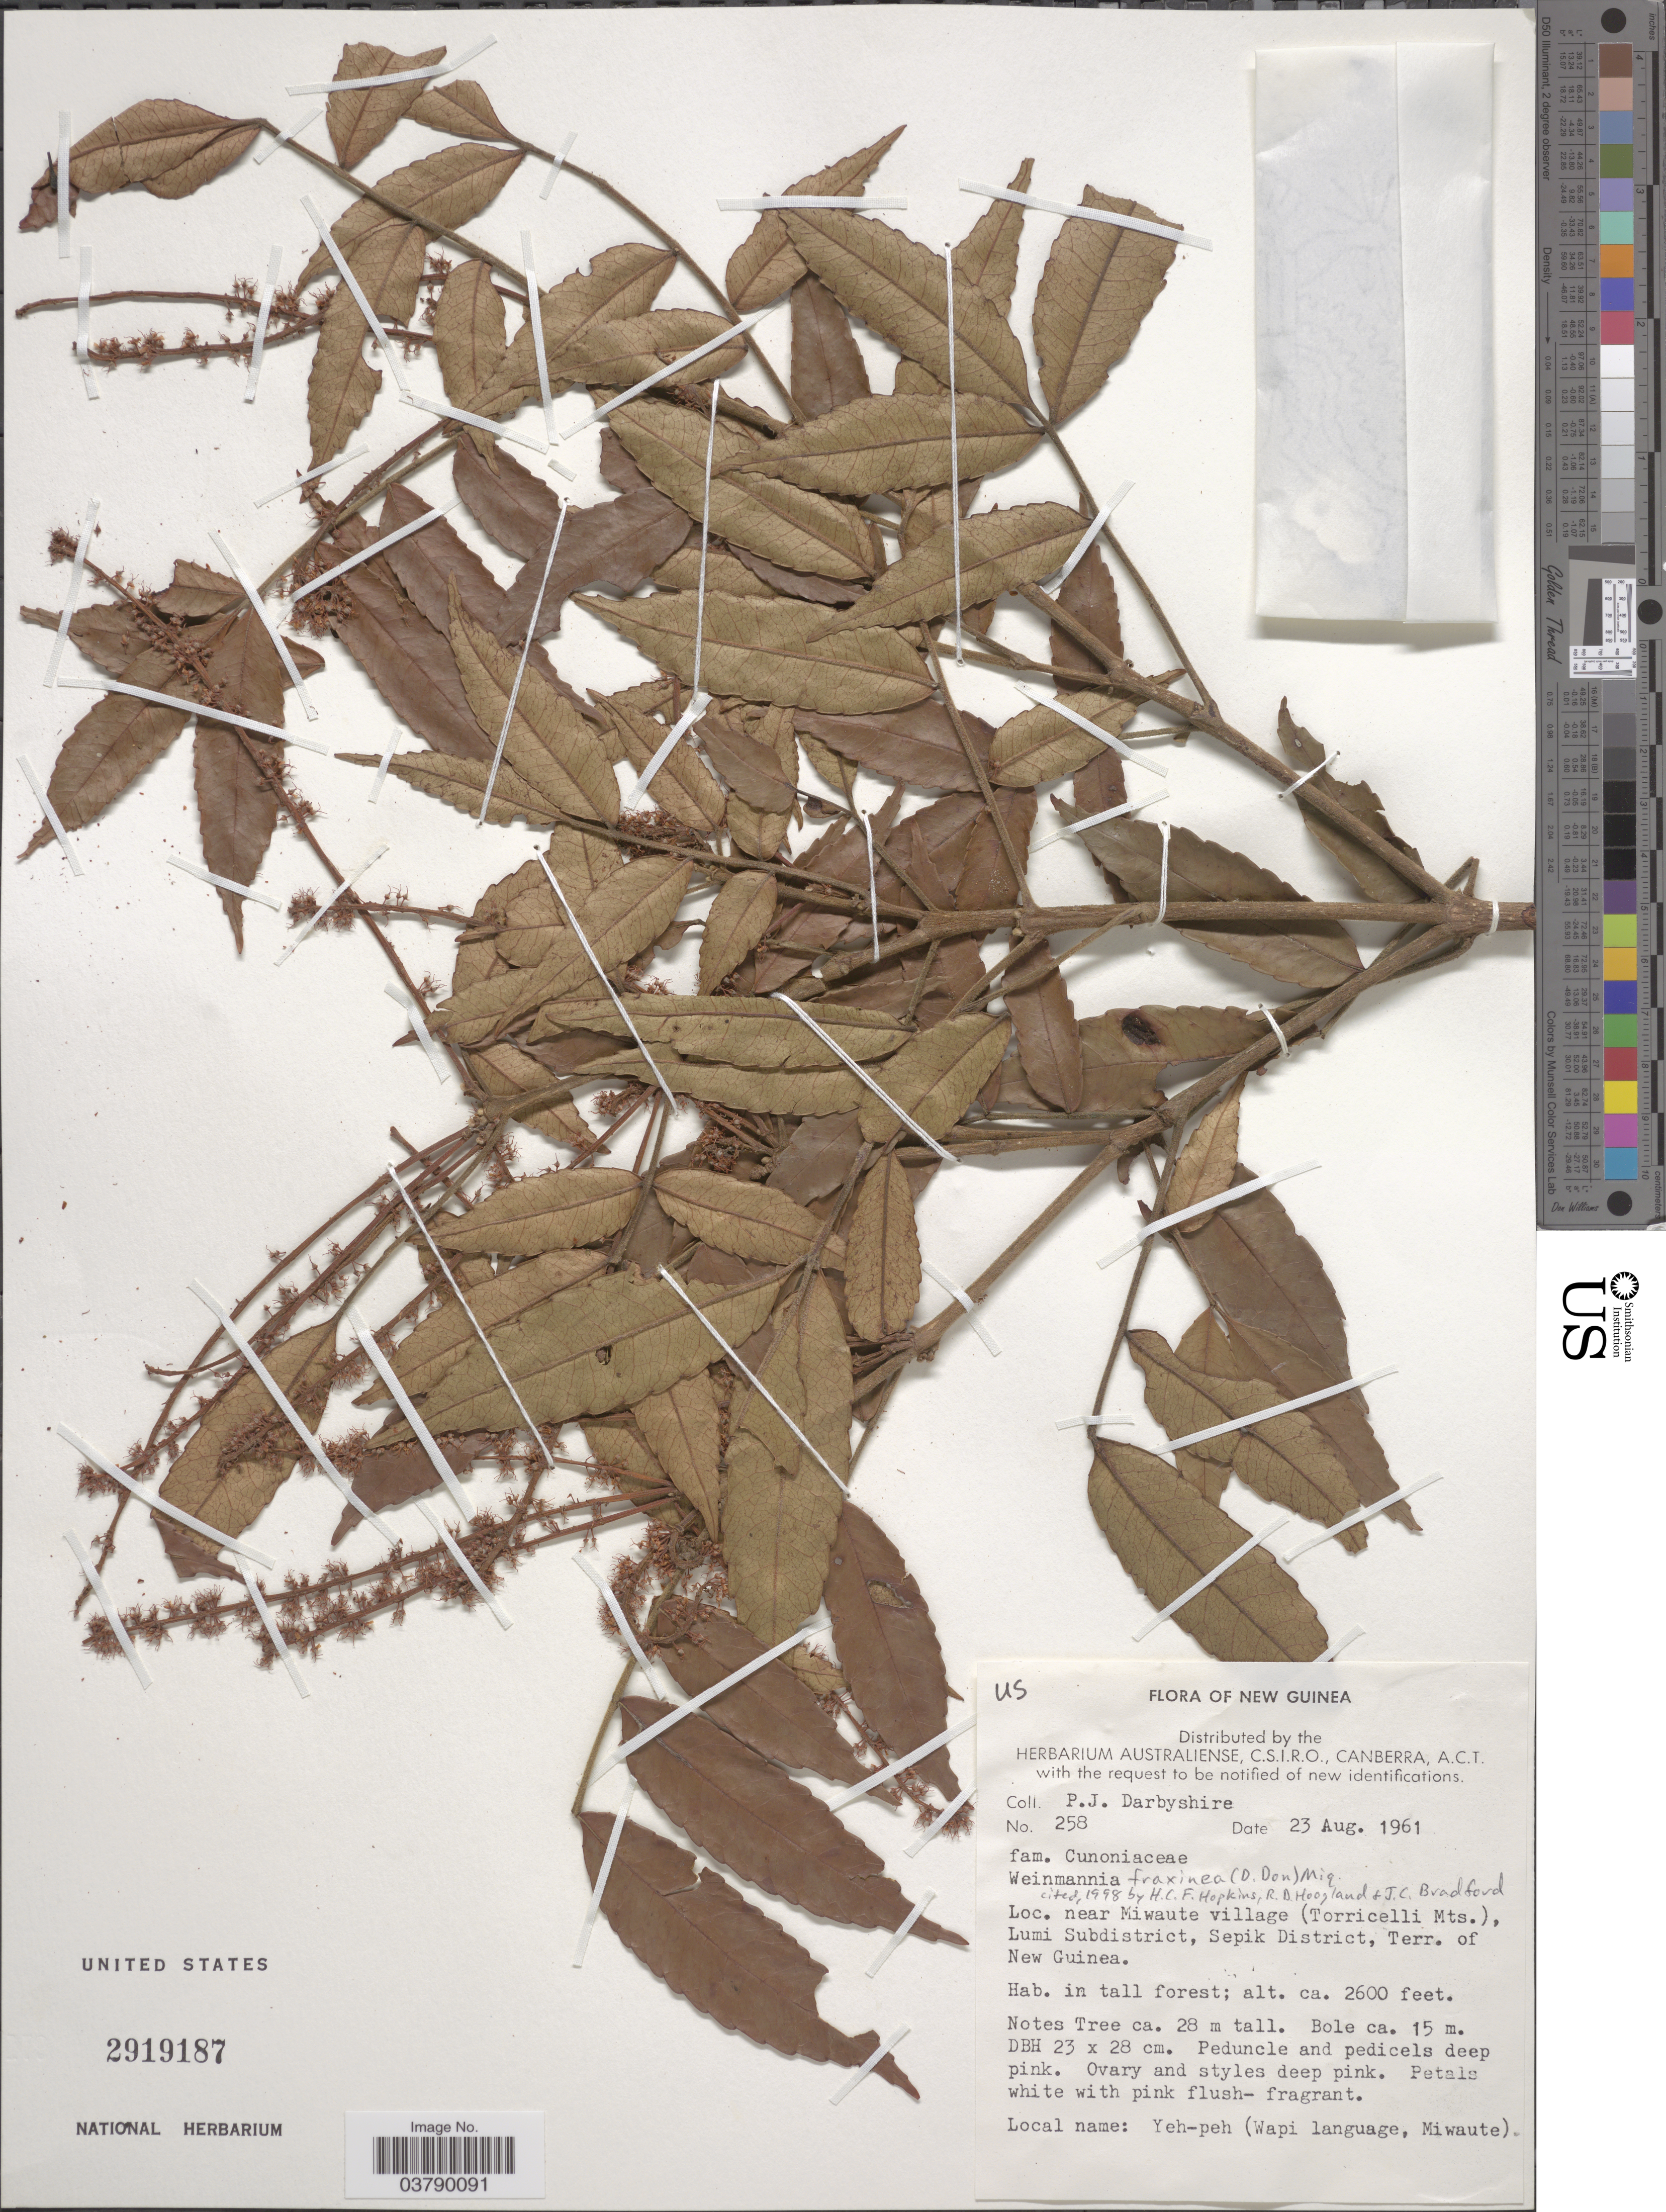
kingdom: Plantae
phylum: Tracheophyta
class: Magnoliopsida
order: Oxalidales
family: Cunoniaceae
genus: Pterophylla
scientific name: Pterophylla fraxinea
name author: D. Don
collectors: P. Darbyshire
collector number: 258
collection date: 1961-08-23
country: Papua New Guinea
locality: Near Miwaute village (Torricelli Mts.) Lumi Subdistrict, Sepik District, Terr. of New Guinea.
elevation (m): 792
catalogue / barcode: US 2919187